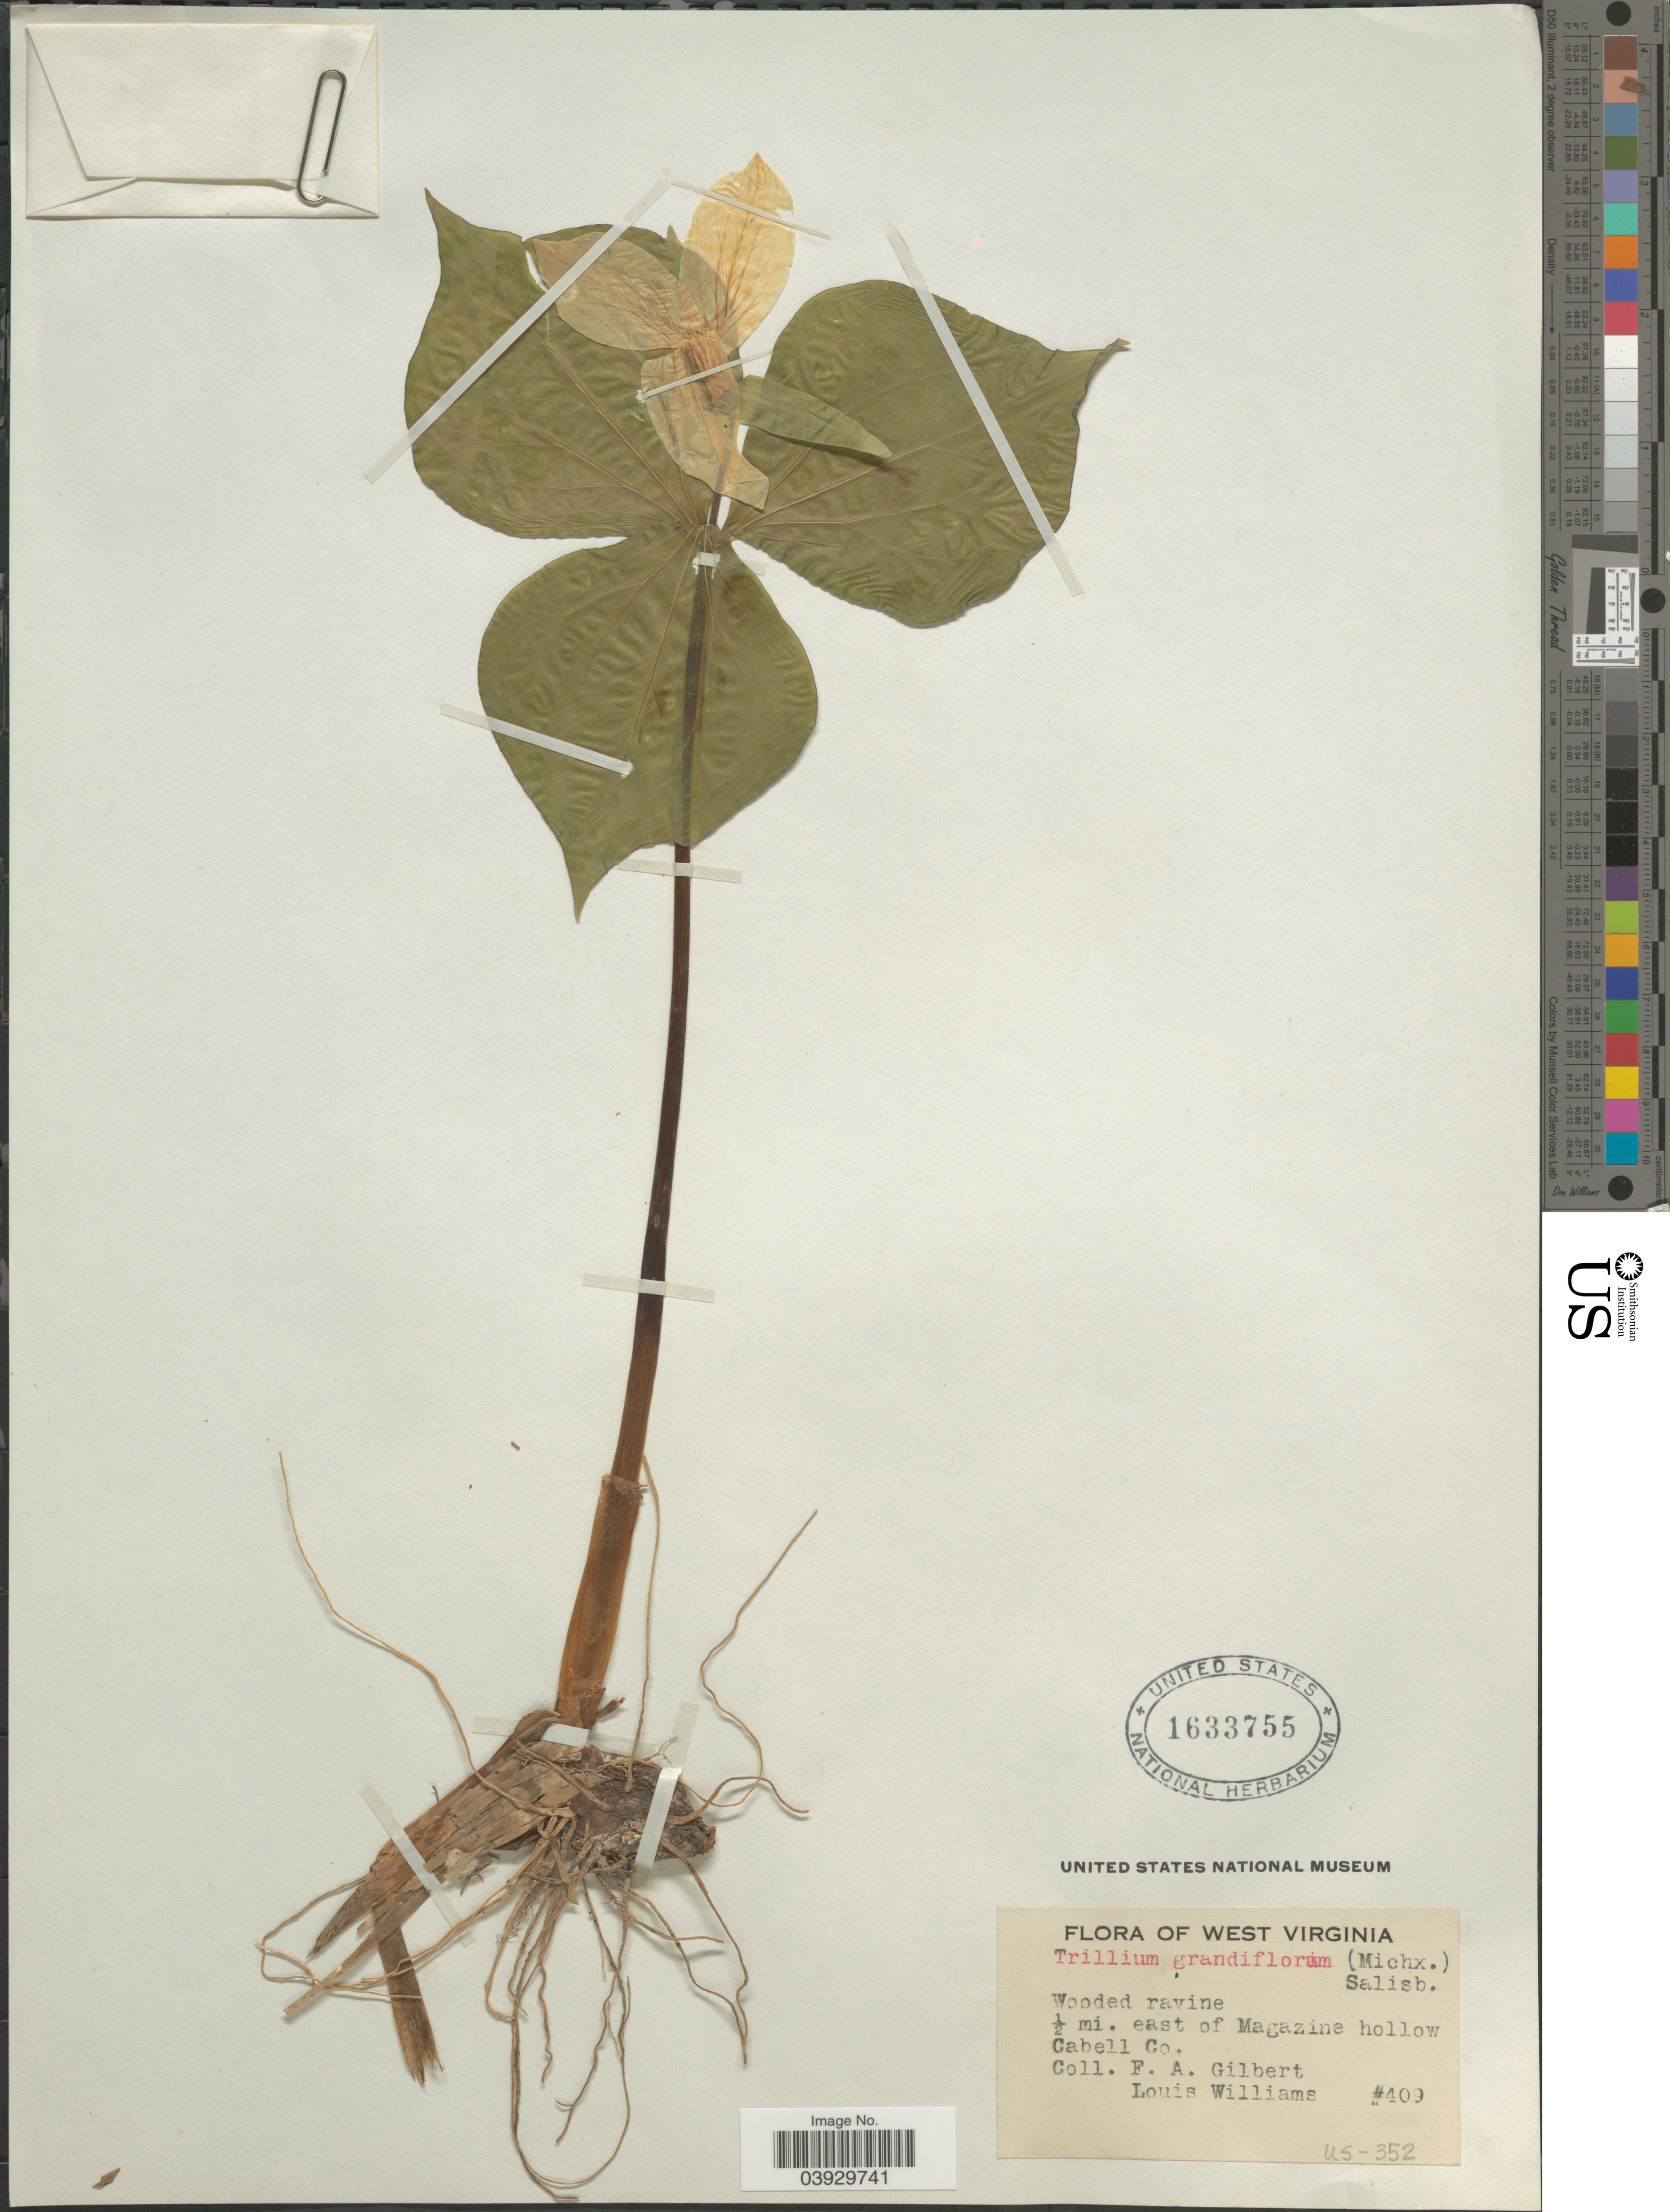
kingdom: Plantae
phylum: Tracheophyta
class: Liliopsida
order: Liliales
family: Melanthiaceae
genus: Trillium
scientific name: Trillium grandiflorum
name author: (Michx.) Salisb.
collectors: F. A. Gilbert & L. G. Williams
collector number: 409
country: United States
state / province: West Virginia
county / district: Cabell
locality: ½ mi. E of Magazine Hollow.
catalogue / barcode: US 1633755